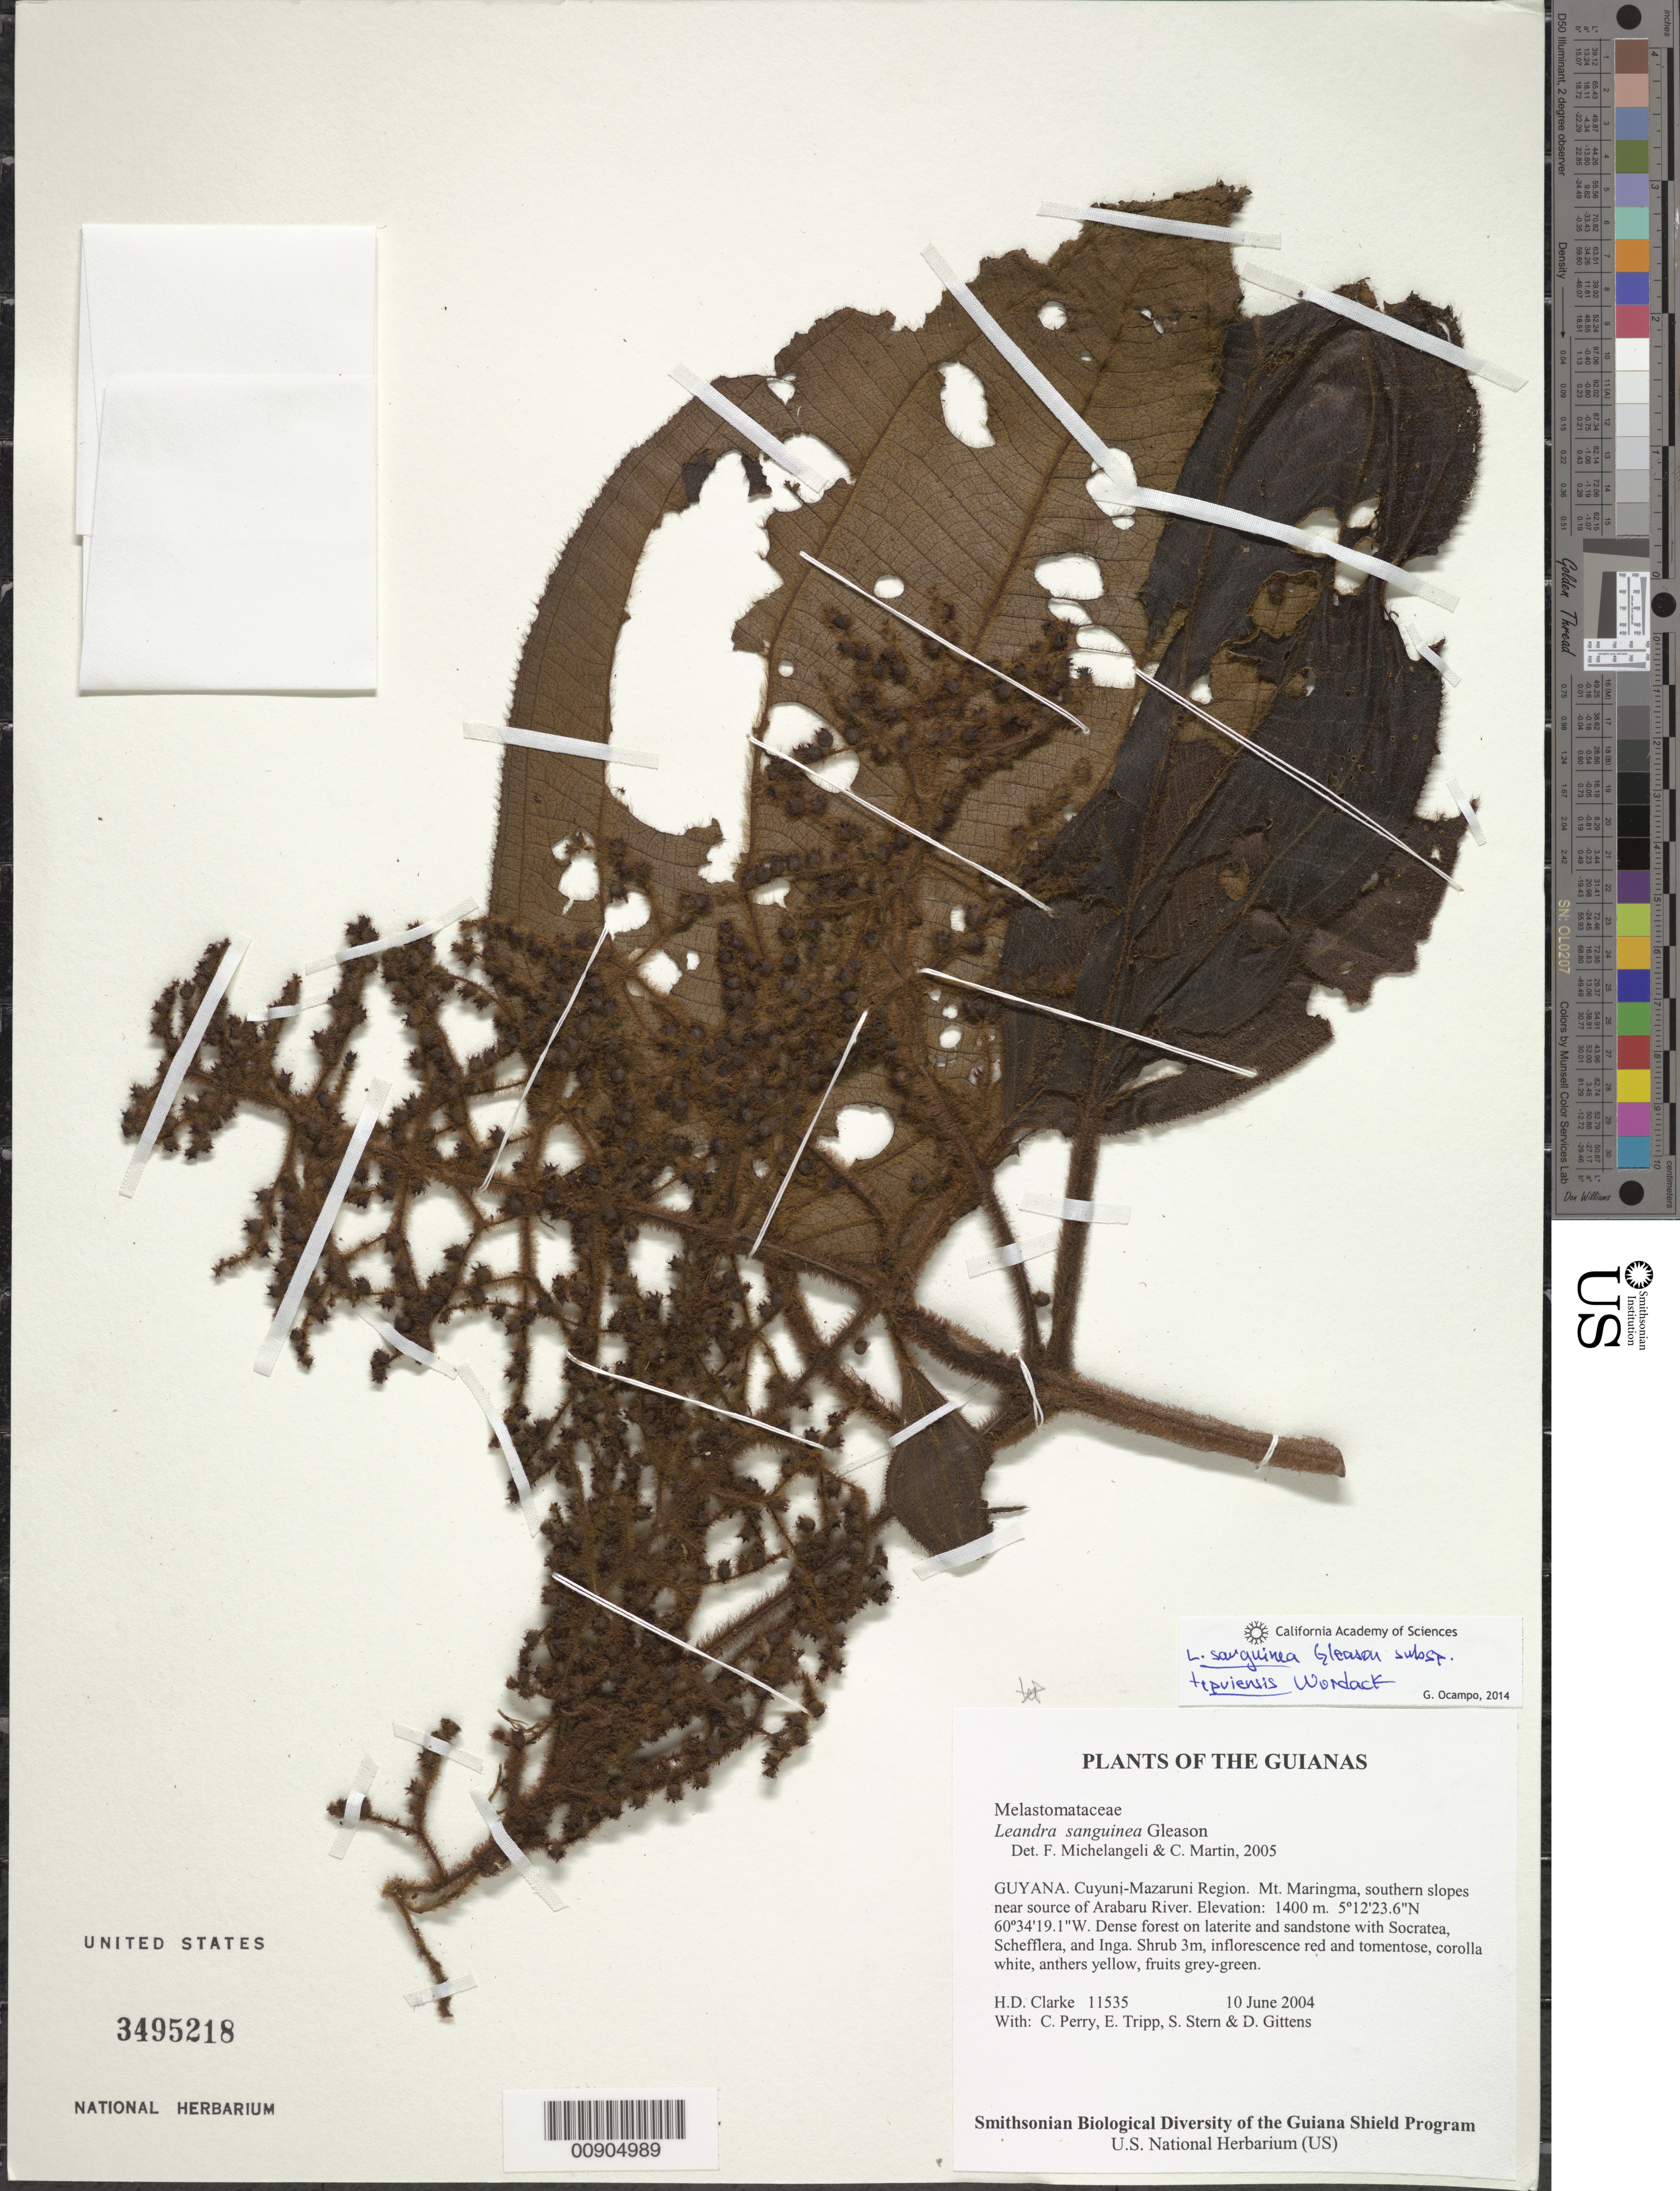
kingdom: Plantae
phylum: Tracheophyta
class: Magnoliopsida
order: Myrtales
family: Melastomataceae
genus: Leandra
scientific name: Leandra sanguinea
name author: Gleason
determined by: Michelangeli, F. A.; Martin, C.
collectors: H. D. Clarke, C. Perry, E. Tripp, S. R. Stern & D. Gittens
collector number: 11535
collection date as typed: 10 June 2004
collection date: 2004-06-10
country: Guyana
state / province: Cuyuni-Mazaruni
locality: Mt. Maringma, southern slopes near source of Arabaru River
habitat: Dense forest on laterite and sandstone with Socratea, Schefflera, and Inga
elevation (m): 1400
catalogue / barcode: US 3495218